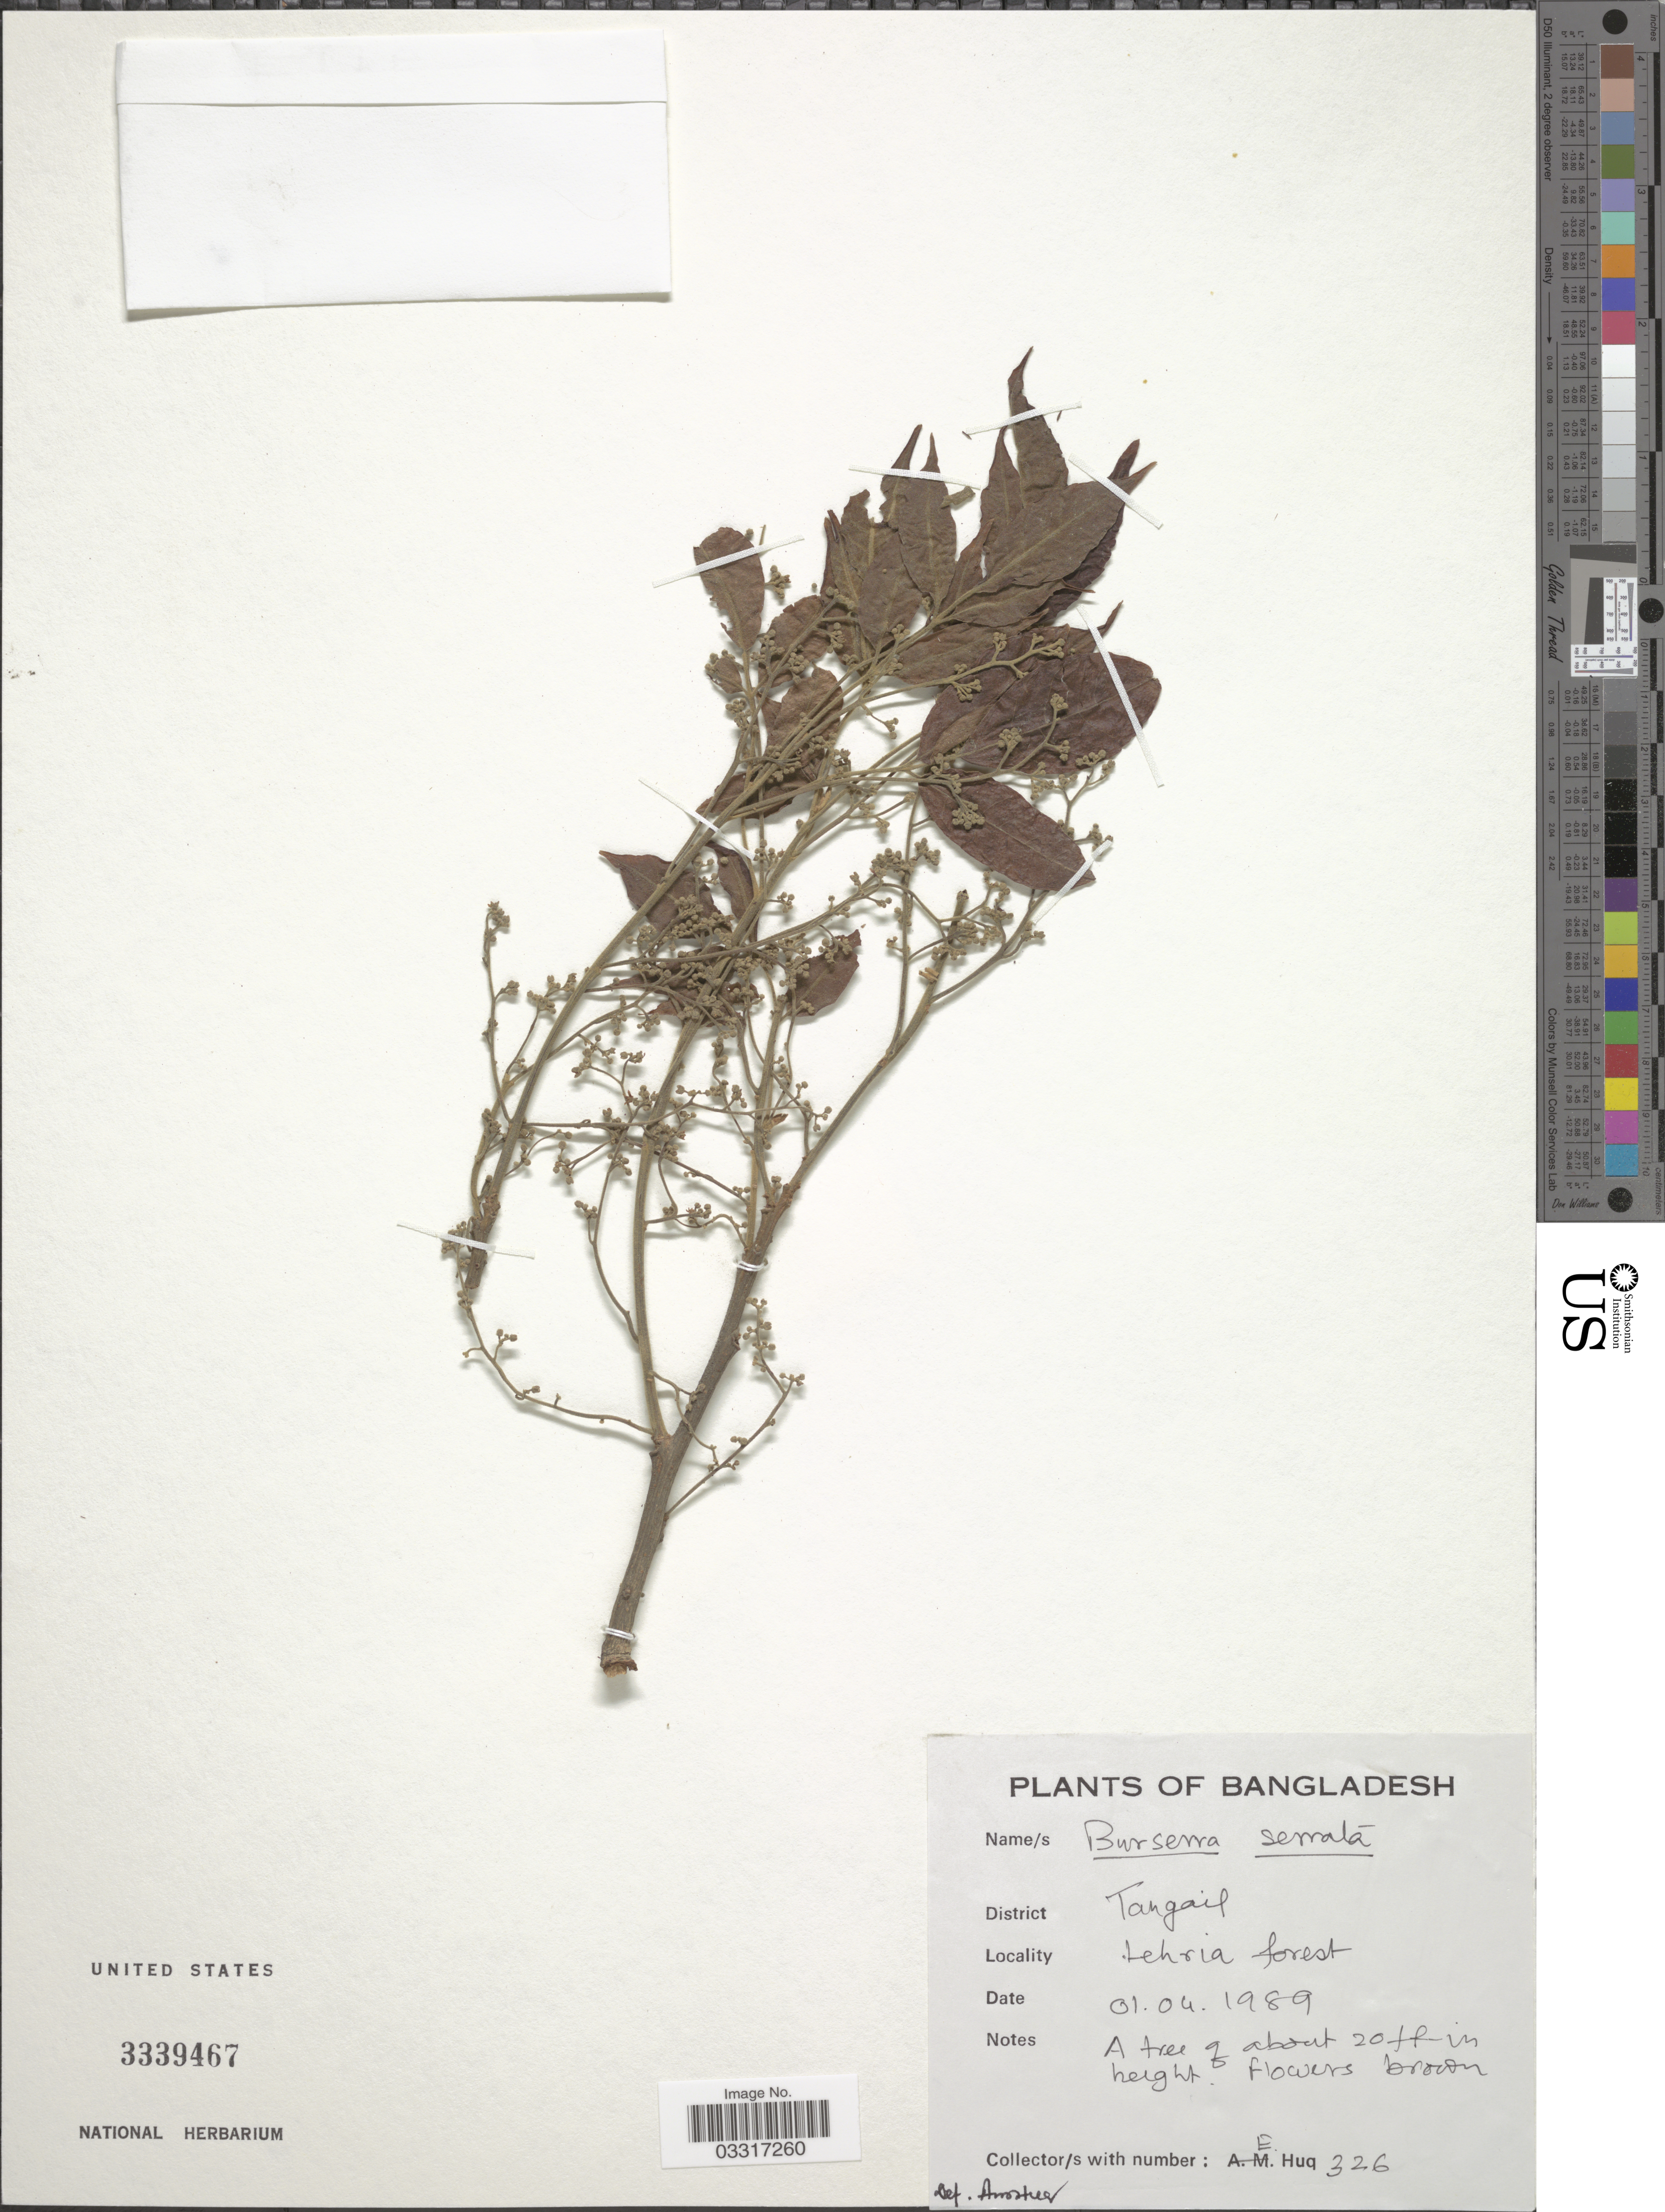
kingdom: Plantae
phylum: Tracheophyta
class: Magnoliopsida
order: Sapindales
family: Burseraceae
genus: Bursera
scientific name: Bursera serrata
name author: Wall. ex Colebr.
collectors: E. Hug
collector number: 326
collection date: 1989-04-01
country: Bangladesh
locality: District Tangail. Lehria forest.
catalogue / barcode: US 3339467